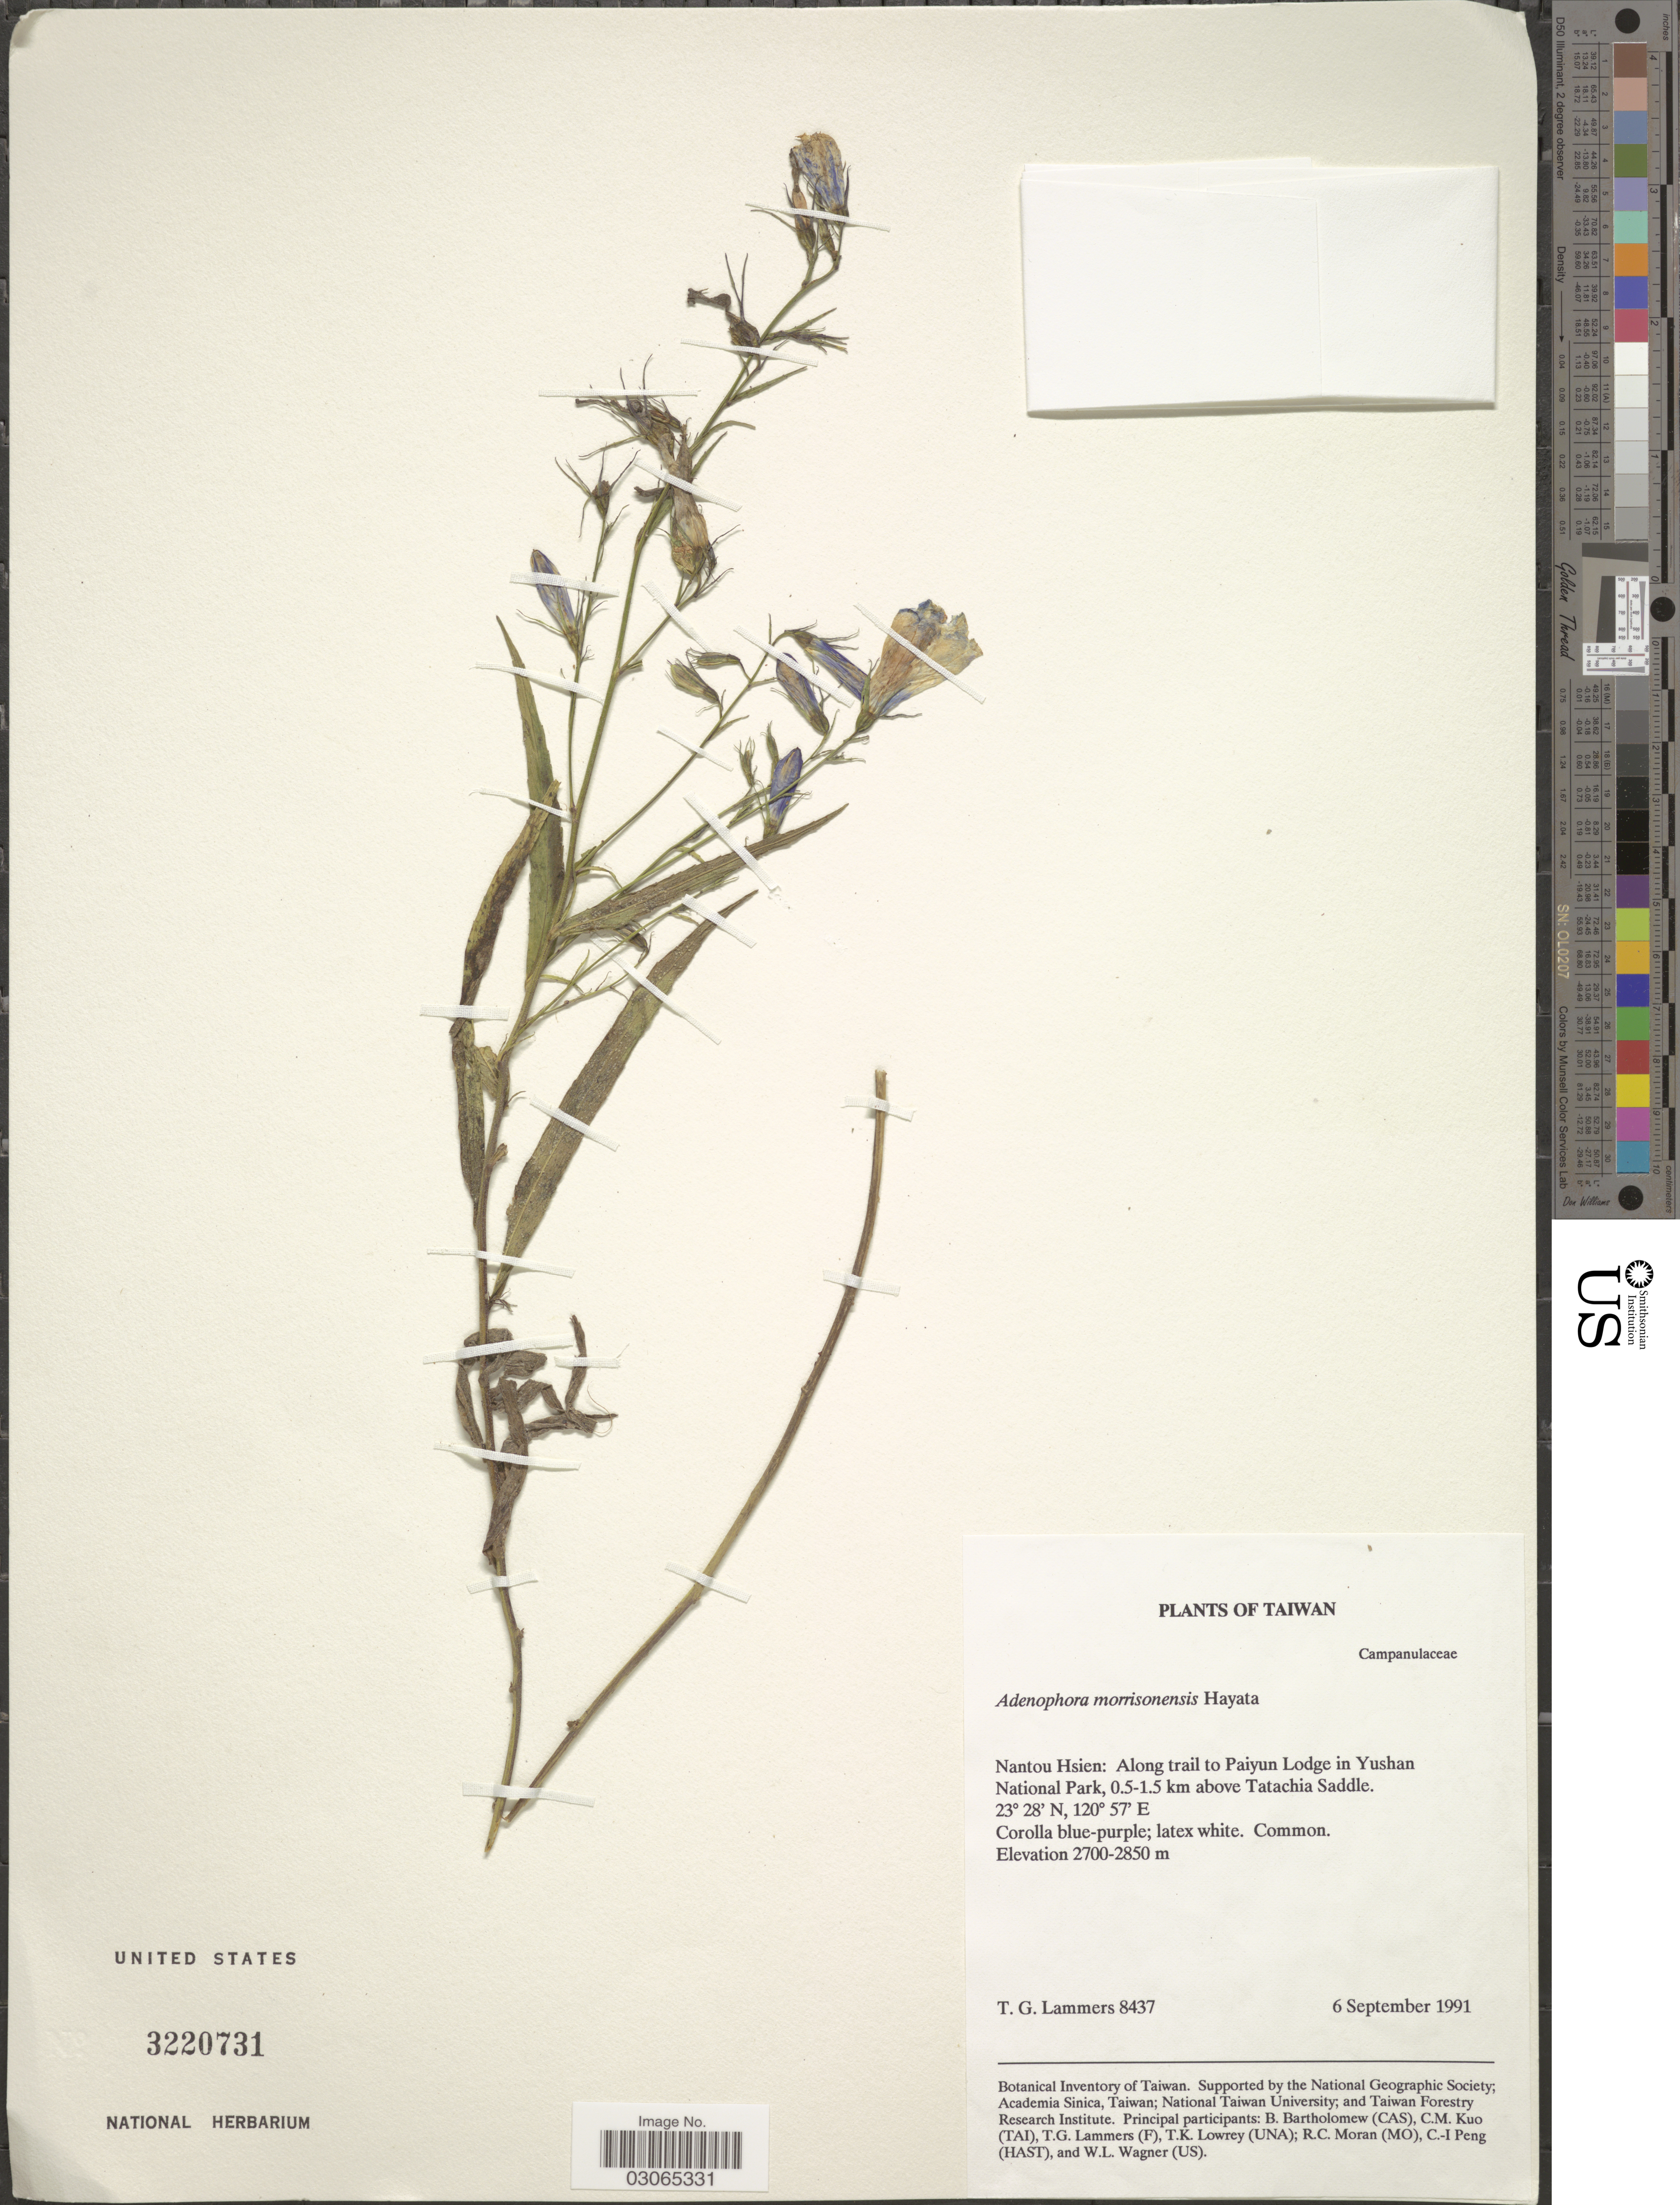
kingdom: Plantae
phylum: Tracheophyta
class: Magnoliopsida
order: Asterales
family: Campanulaceae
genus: Adenophora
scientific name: Adenophora morrisonensis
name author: Hayata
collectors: T. Lammers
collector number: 8437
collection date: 1991-09-06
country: Taiwan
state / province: Nantou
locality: Nantou Hsien: Along trail to Paiyun Lodge in Yushan National Park, 0.5-1.5 km above Tatachia Saddle.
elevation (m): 2700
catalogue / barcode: US 3220731